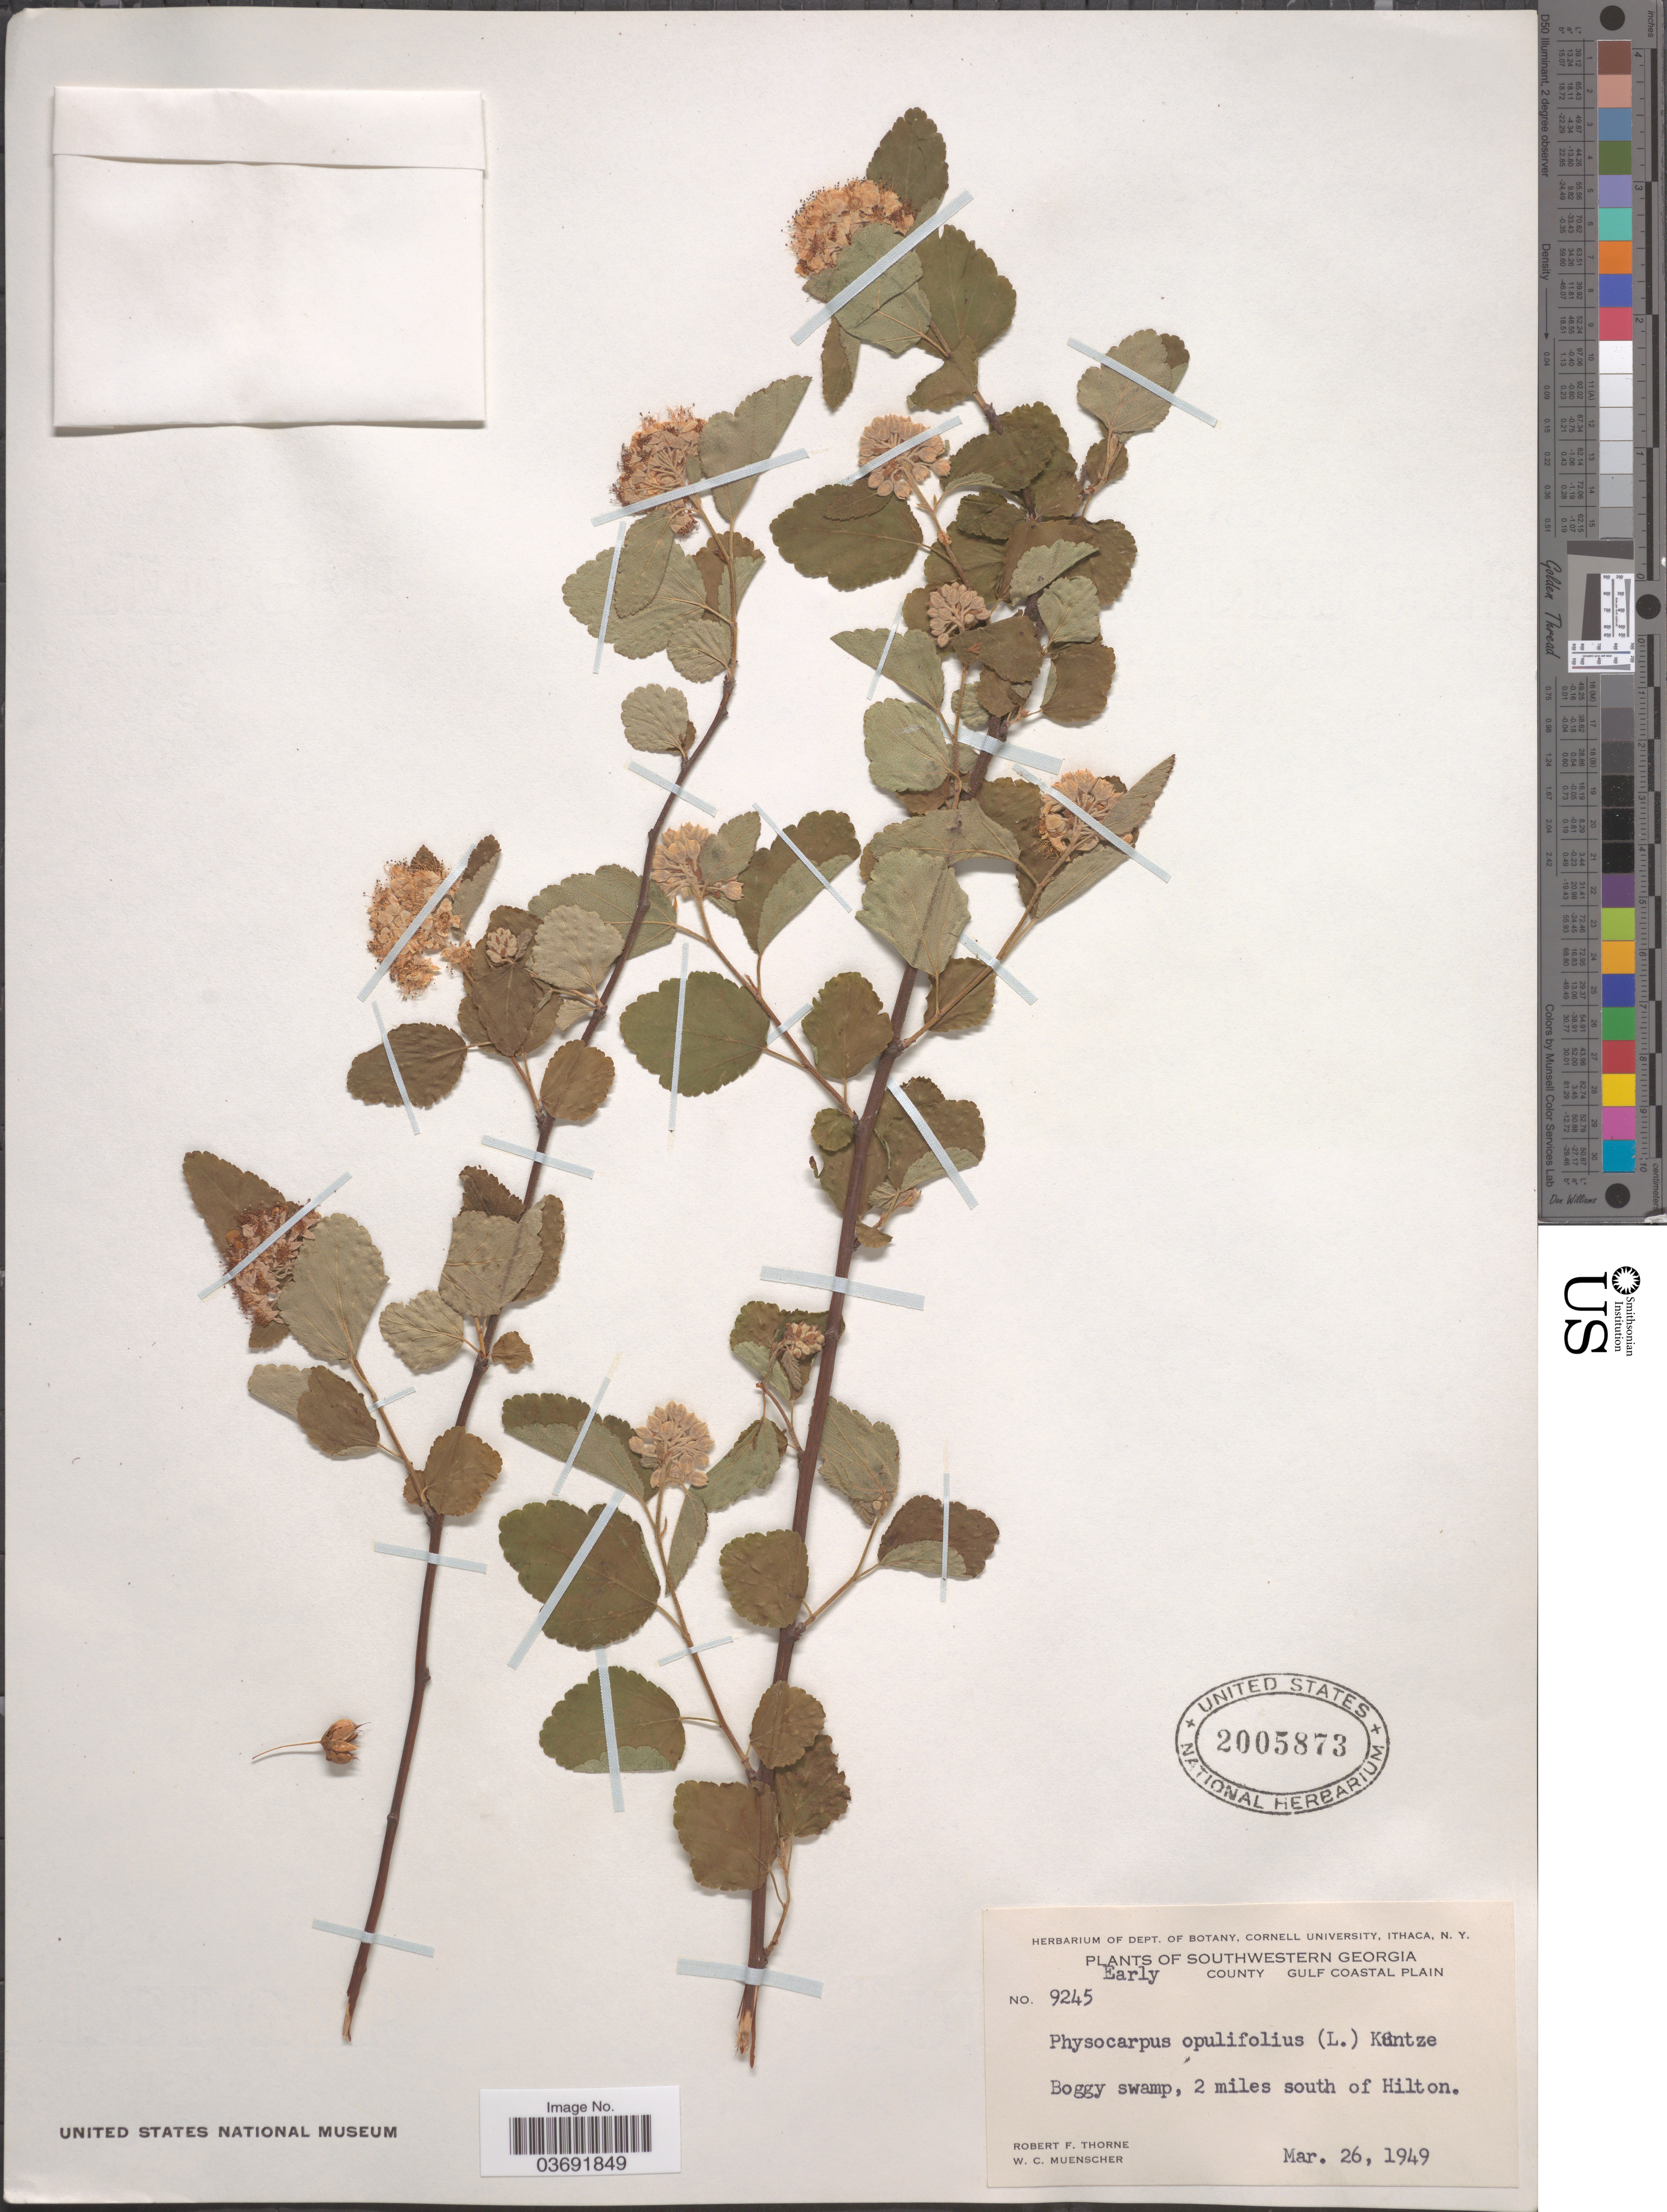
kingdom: Plantae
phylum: Tracheophyta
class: Magnoliopsida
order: Rosales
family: Rosaceae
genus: Physocarpus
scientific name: Physocarpus opulifolius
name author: (L.) Maxim.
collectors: R. F. Thorne & W. Muenscher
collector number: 9245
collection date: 1949-03-26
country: United States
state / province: Georgia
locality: Southwestern Georgia. Early County Gulf Coastal Plain. Boggy swamp, 2 miles south of Hilton.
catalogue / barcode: US 2005873